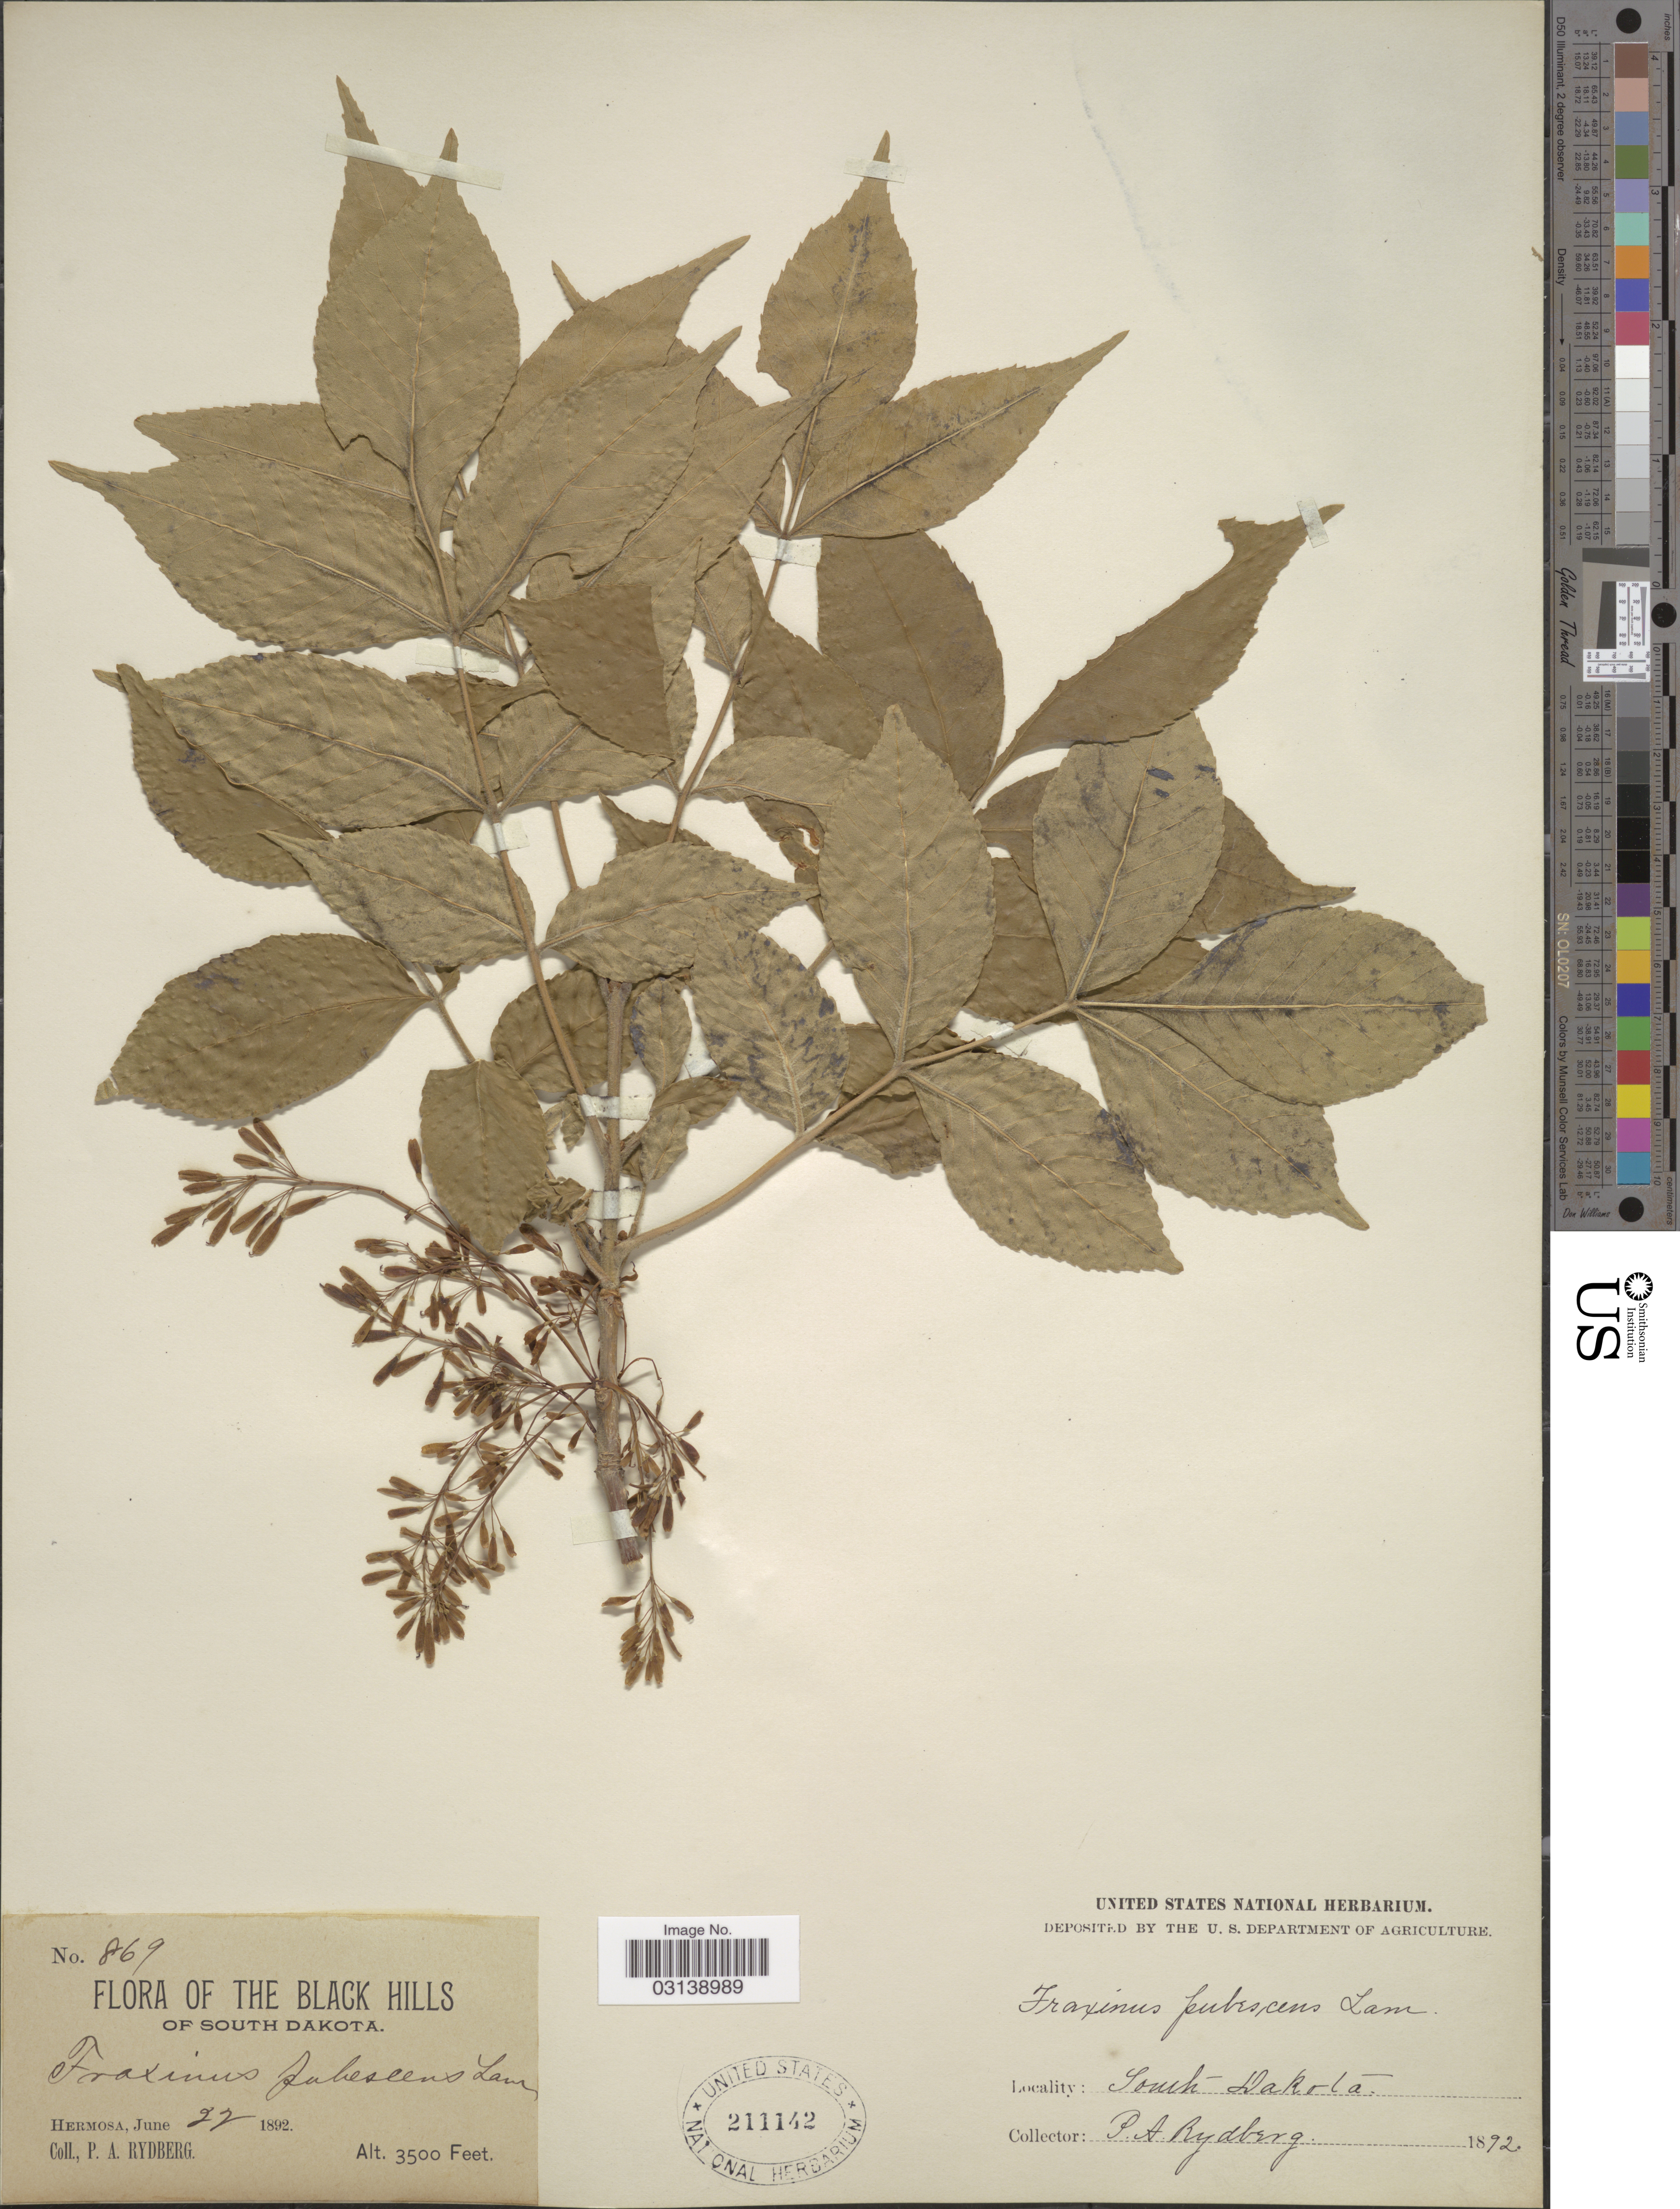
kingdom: Plantae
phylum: Tracheophyta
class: Magnoliopsida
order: Lamiales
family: Oleaceae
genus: Fraxinus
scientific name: Fraxinus pennsylvanica var. pubescens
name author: (Lam.) Lingelsh.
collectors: P. A. Rydberg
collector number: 869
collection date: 1892-06-22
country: United States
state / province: South Dakota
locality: Black Hills. Hermosa.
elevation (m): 1067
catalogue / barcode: US 211142